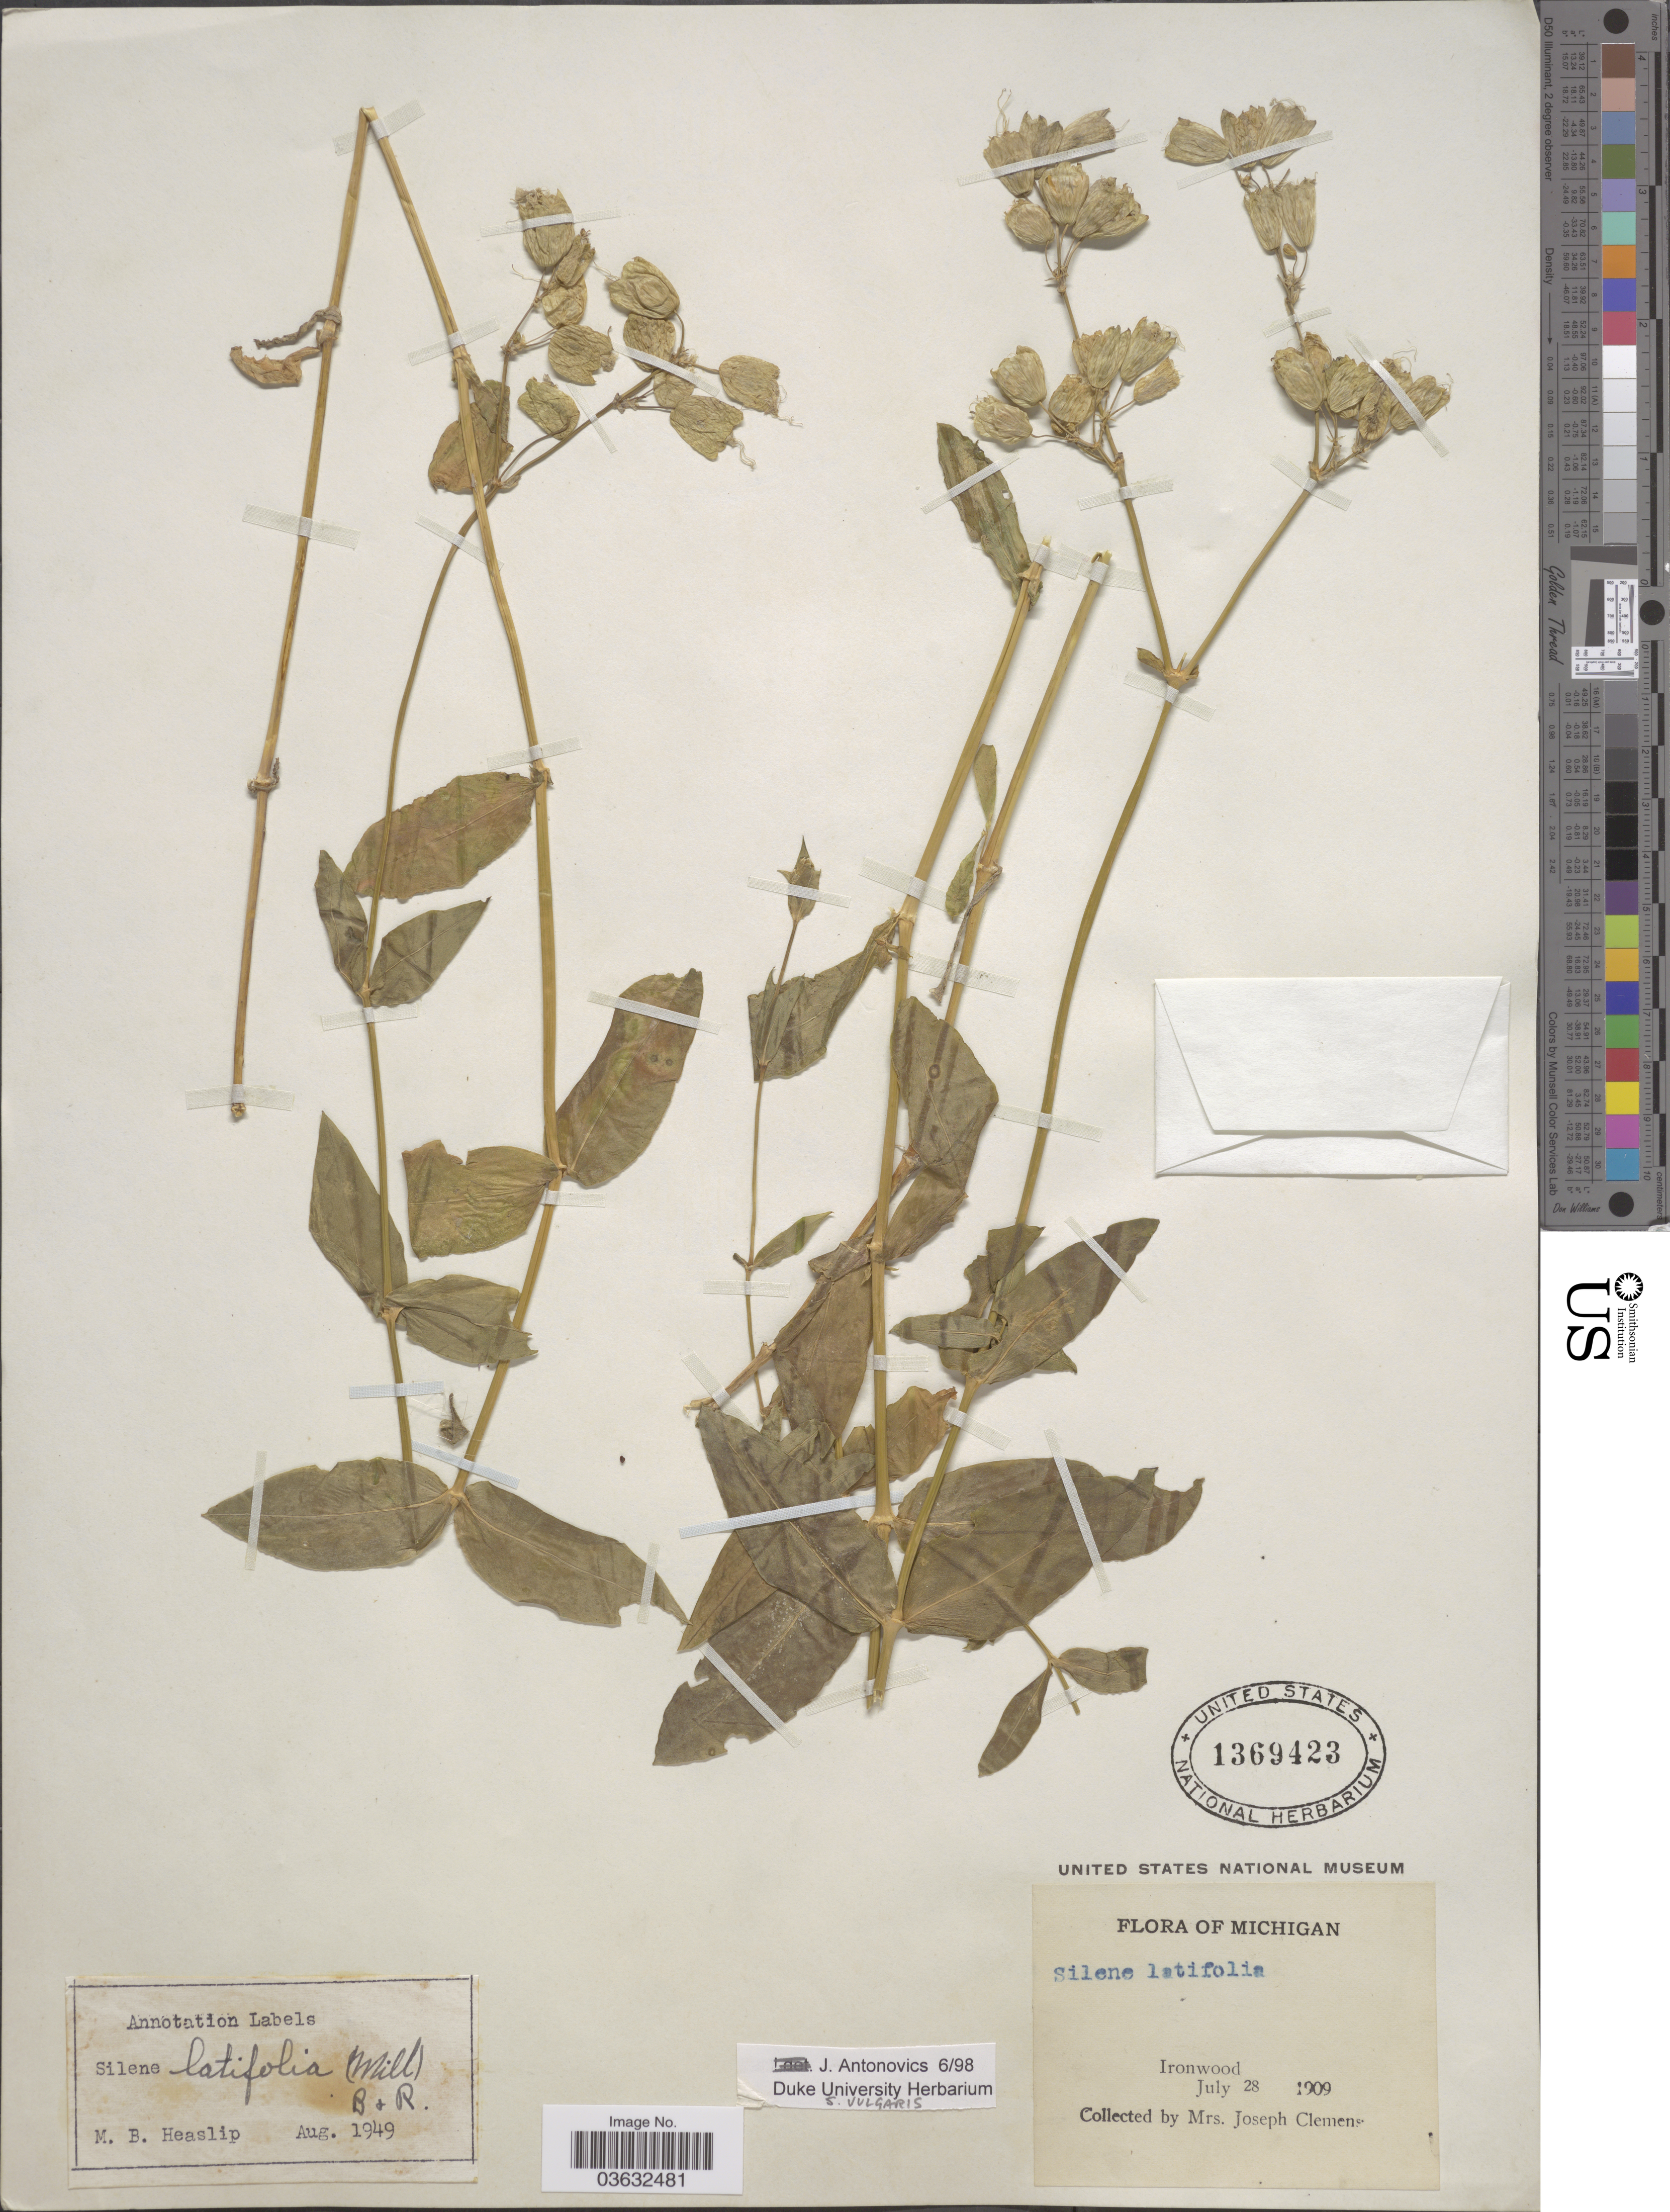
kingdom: Plantae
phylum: Tracheophyta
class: Magnoliopsida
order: Caryophyllales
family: Caryophyllaceae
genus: Silene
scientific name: Silene vulgaris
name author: (Moench) Garcke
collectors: J. Clemens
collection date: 1909-07-28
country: United States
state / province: Michigan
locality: Ironwood.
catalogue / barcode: US 1369423